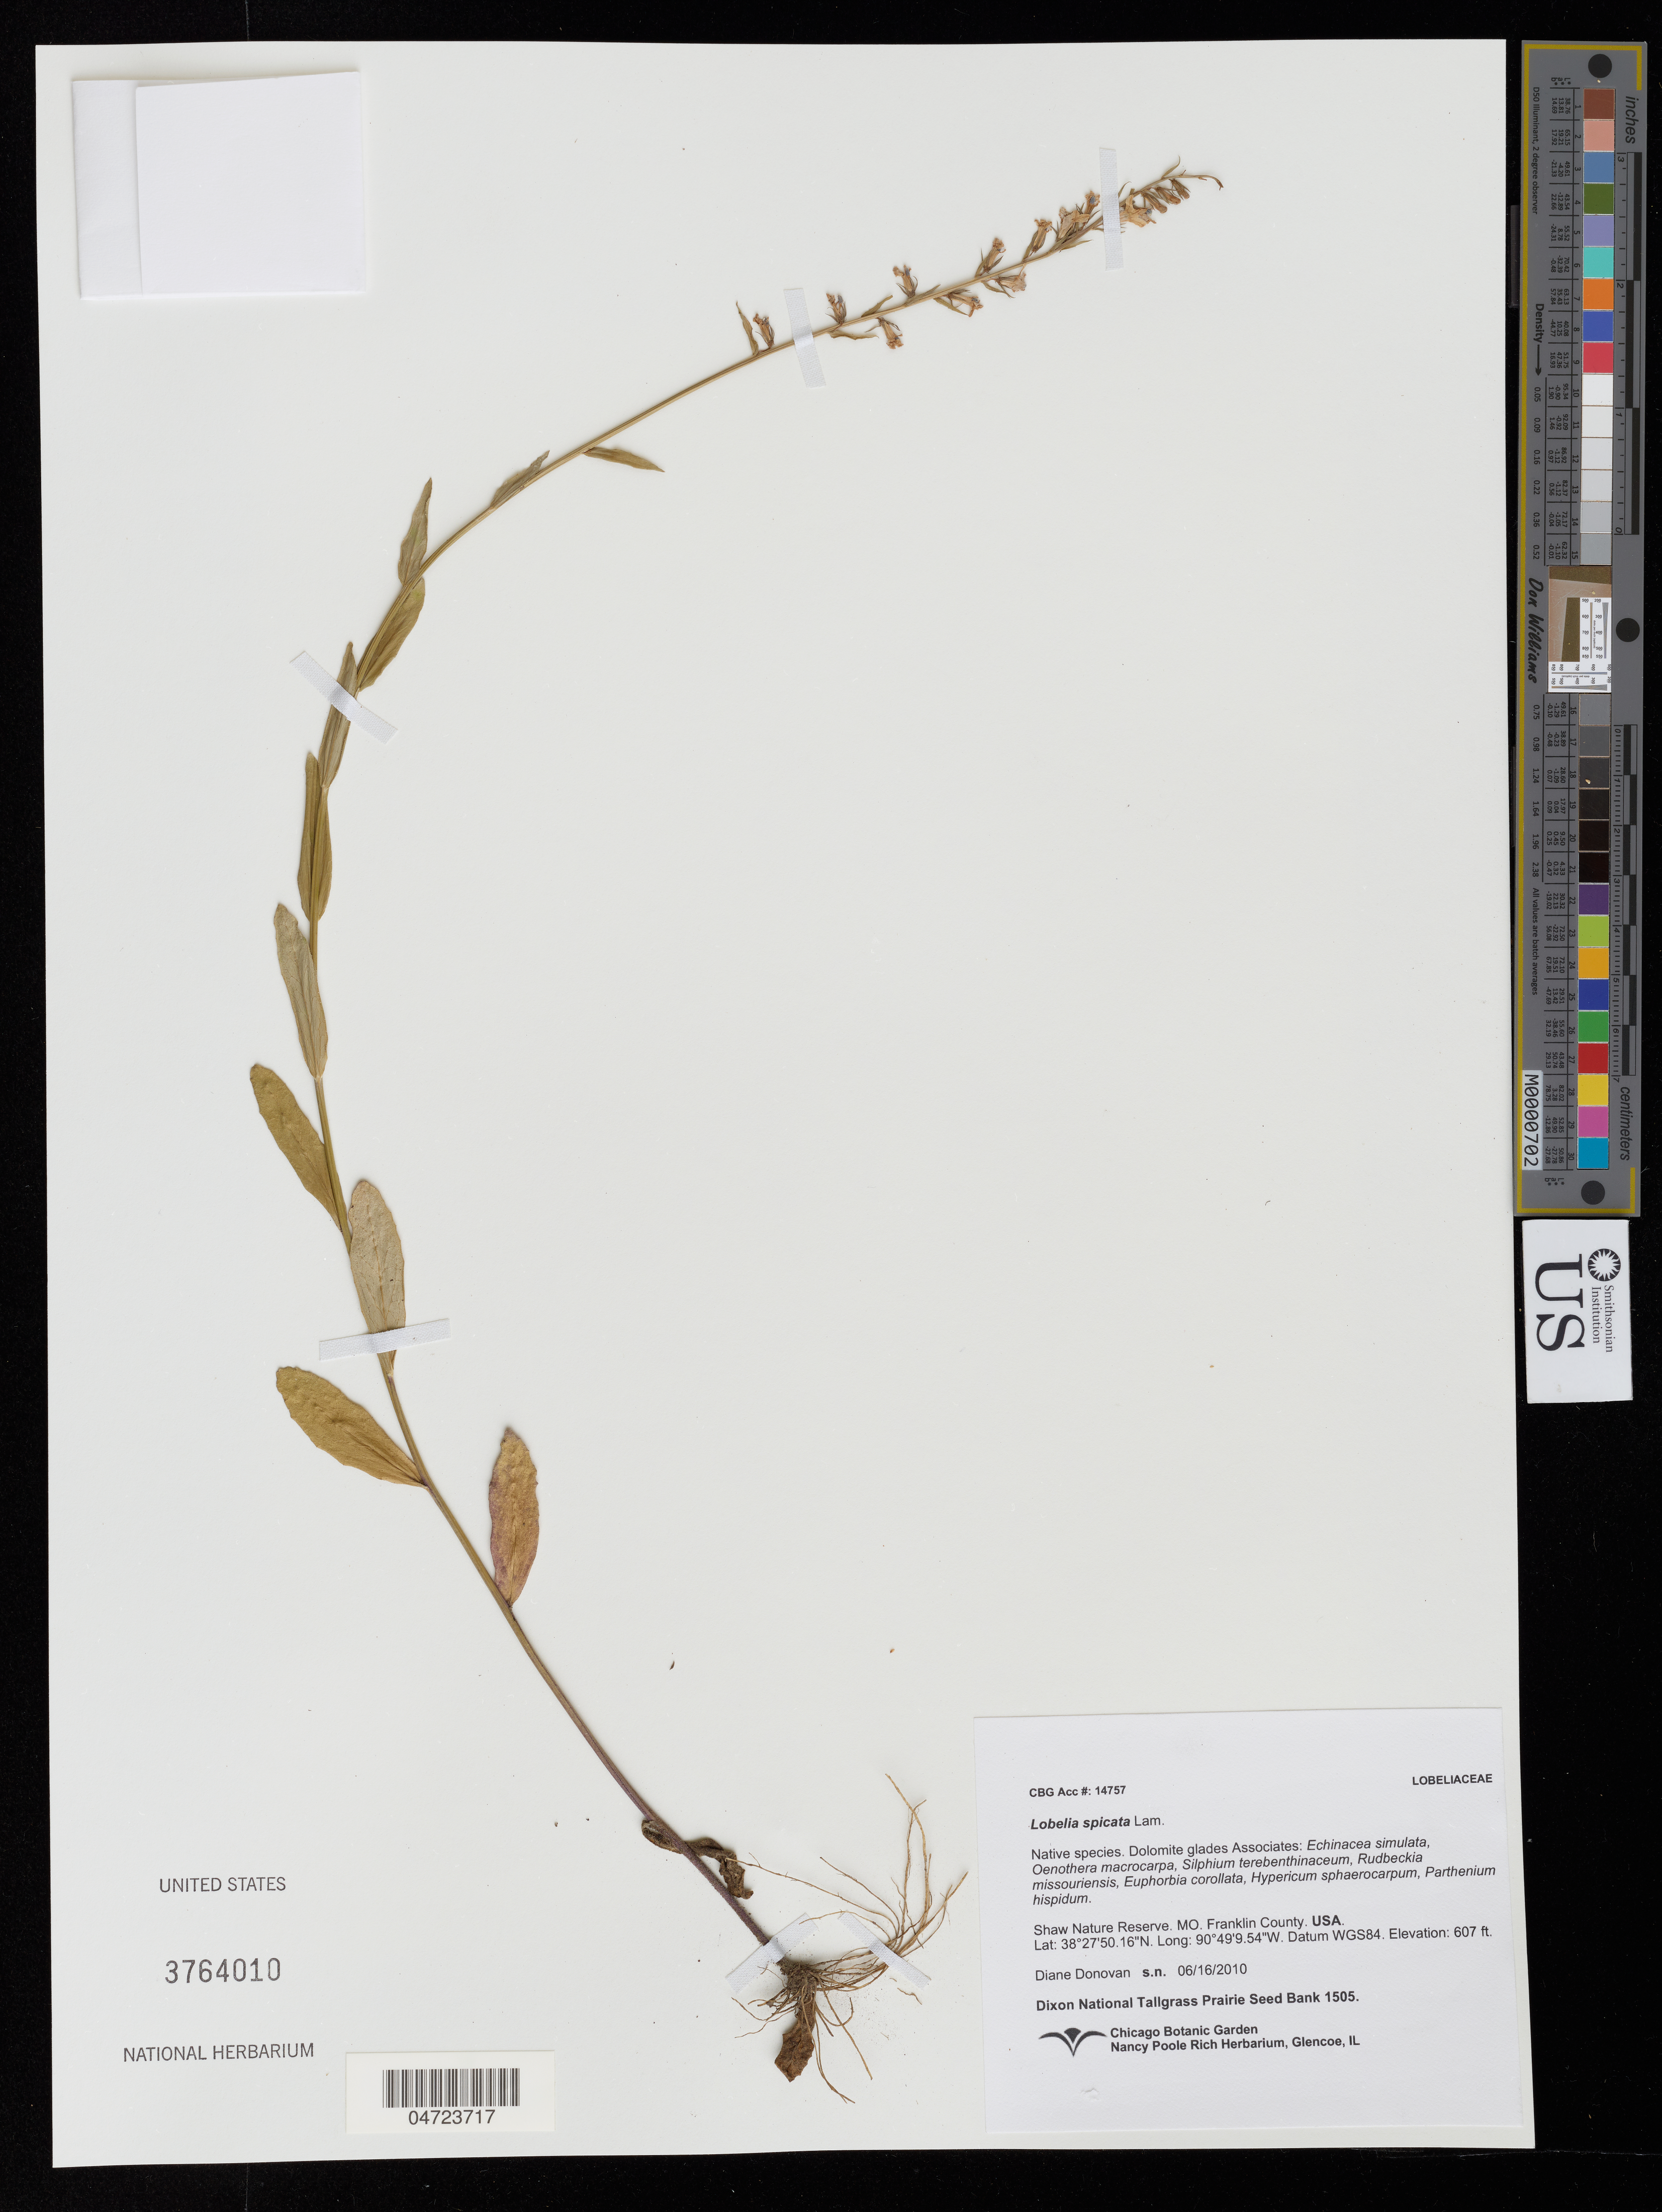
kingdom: Plantae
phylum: Tracheophyta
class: Magnoliopsida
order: Asterales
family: Campanulaceae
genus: Lobelia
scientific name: Lobelia spicata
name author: Lam.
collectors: D. Donovan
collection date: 2010-06-16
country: United States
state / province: Missouri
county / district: Franklin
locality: Shaw Nature Reserve. Franklin County.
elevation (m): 185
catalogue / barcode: US 3764010